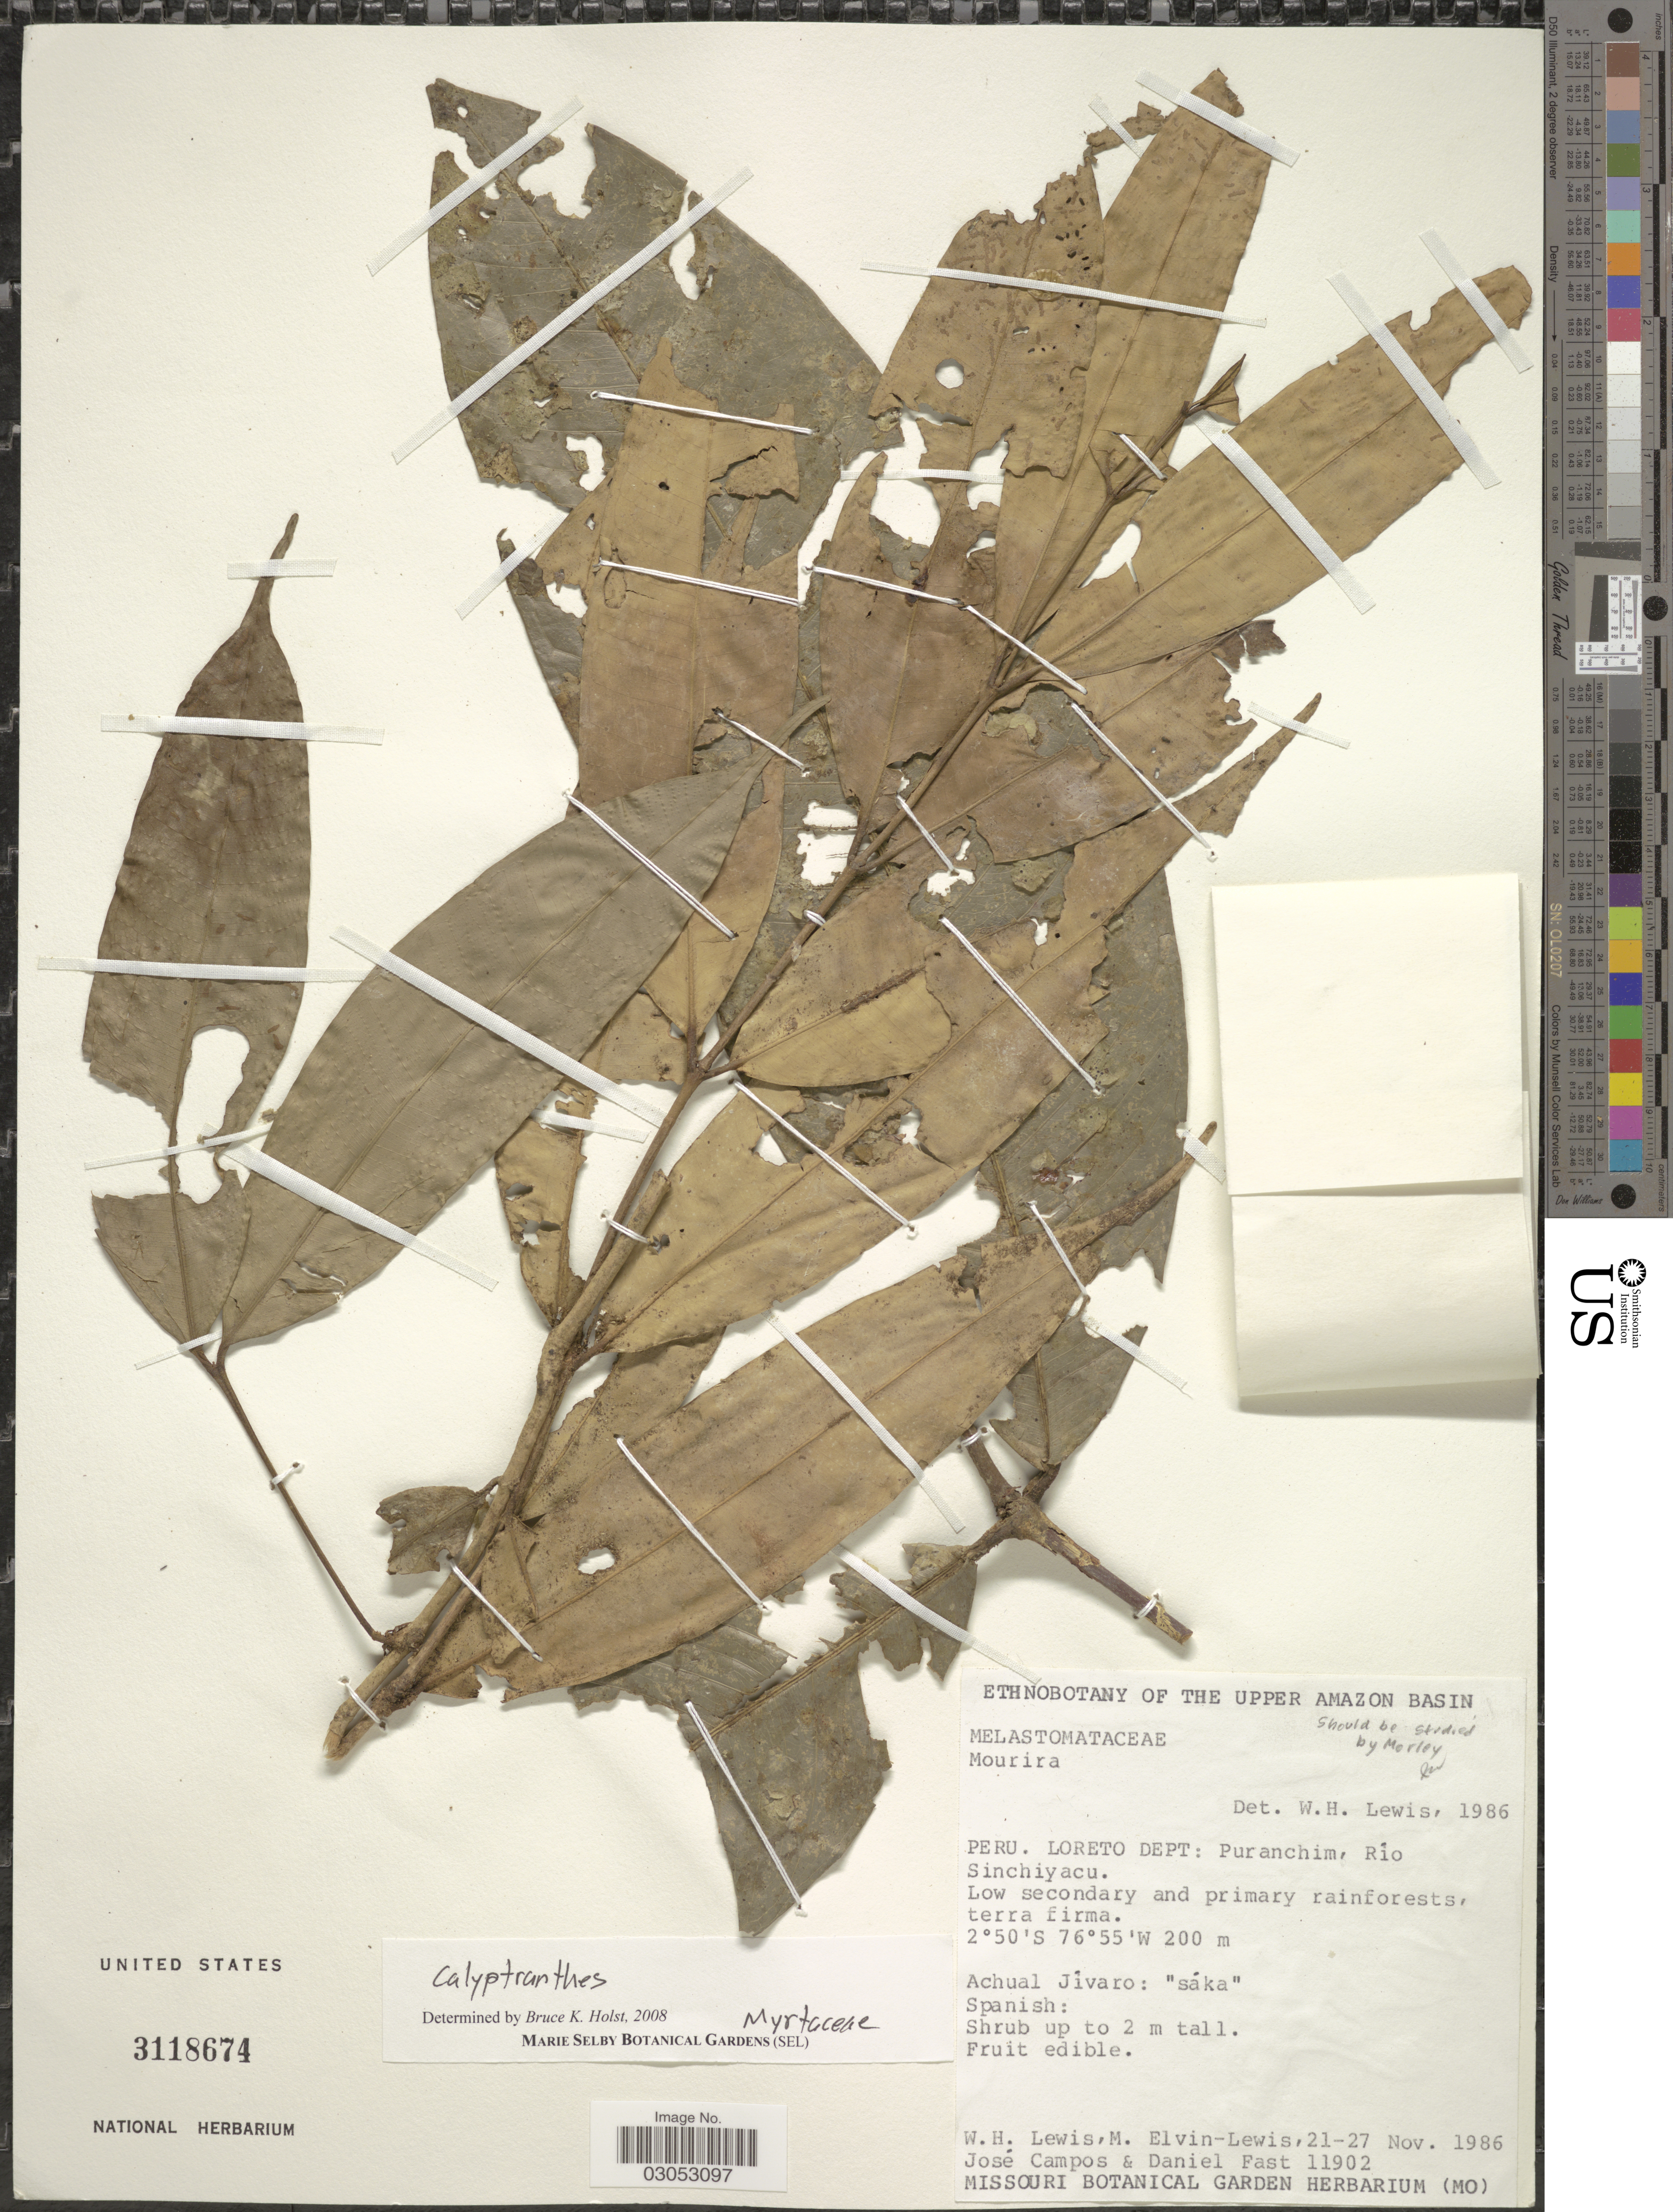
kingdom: Plantae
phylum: Tracheophyta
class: Magnoliopsida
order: Myrtales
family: Myrtaceae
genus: Myrcia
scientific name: Myrcia sp.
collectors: W. H. Lewis, M. Elvin-Lewis, J. Campos & D. Fast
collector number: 11902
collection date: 1986-11-21/1986-11-27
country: Peru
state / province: Loreto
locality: Loreto Dept: Puranchim, Rio Sinchiyacu.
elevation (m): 200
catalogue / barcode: US 3118674